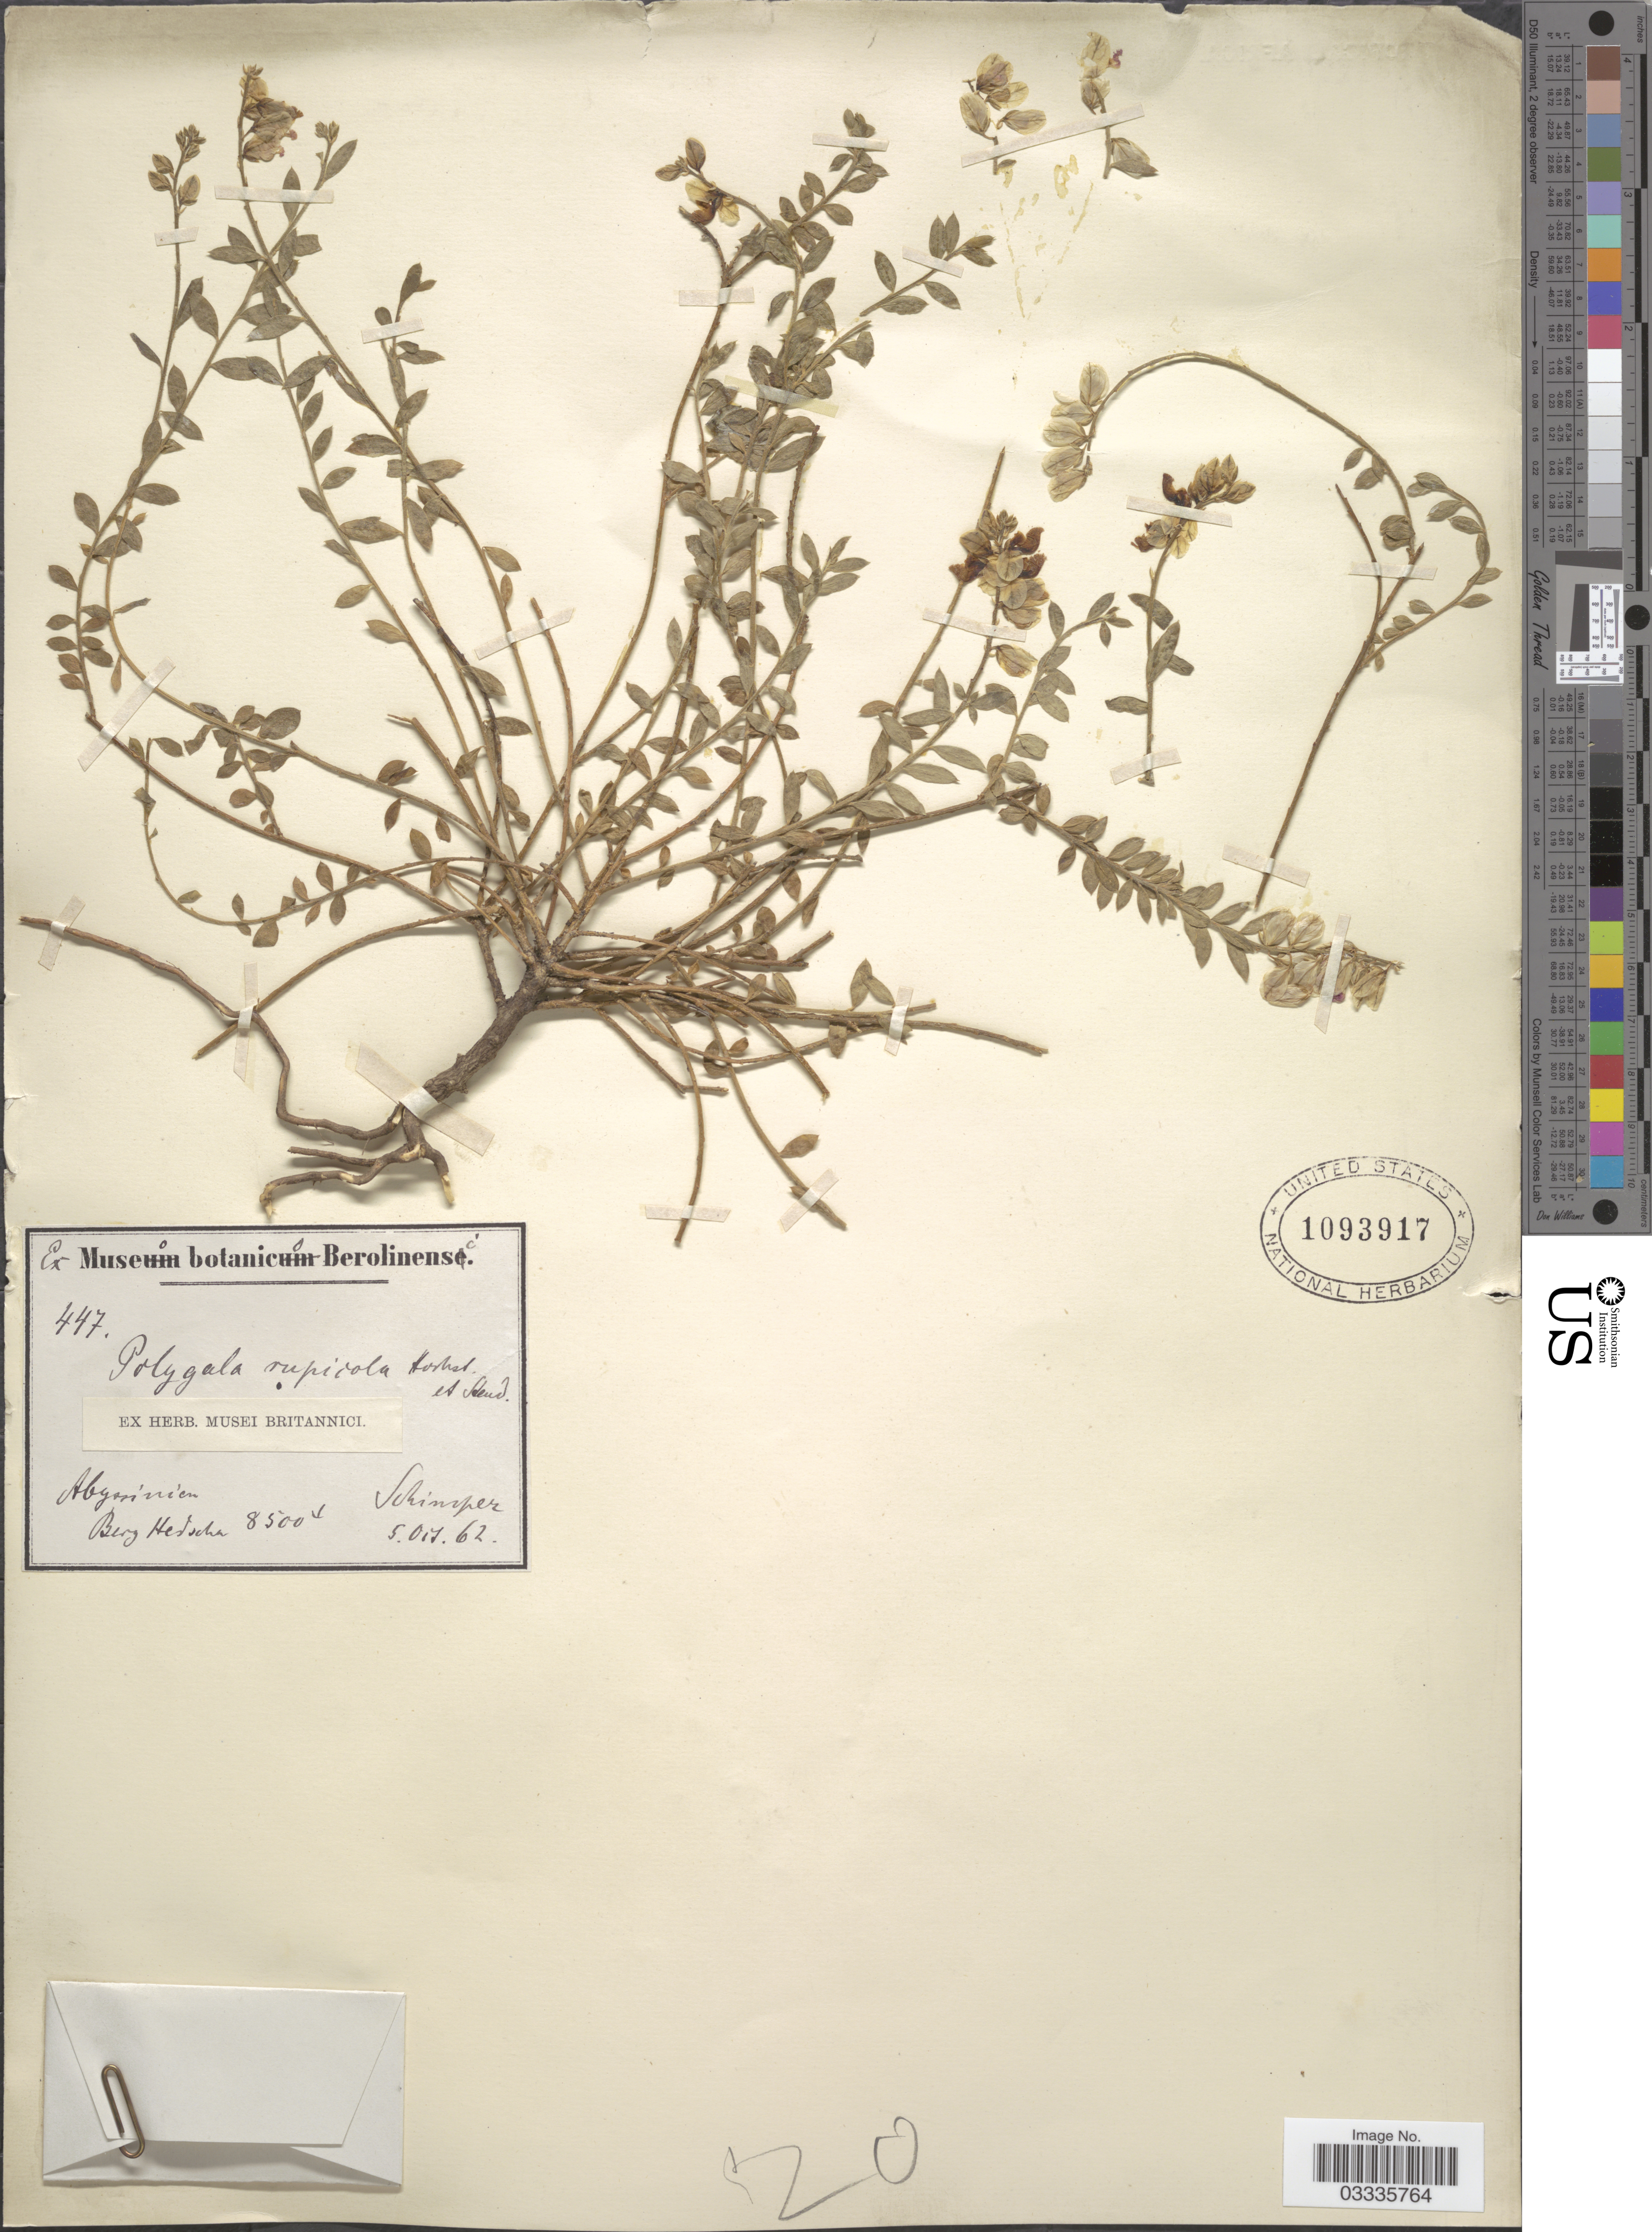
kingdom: Plantae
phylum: Tracheophyta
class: Magnoliopsida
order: Fabales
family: Polygalaceae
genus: Polygala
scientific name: Polygala rupicola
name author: Hochst. & Steud.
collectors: -. Schimper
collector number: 447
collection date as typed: Transcribed d/m/y: 5/10/62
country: Ethiopia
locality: Abyssinien Berg Hedscha.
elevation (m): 2591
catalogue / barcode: US 1093917